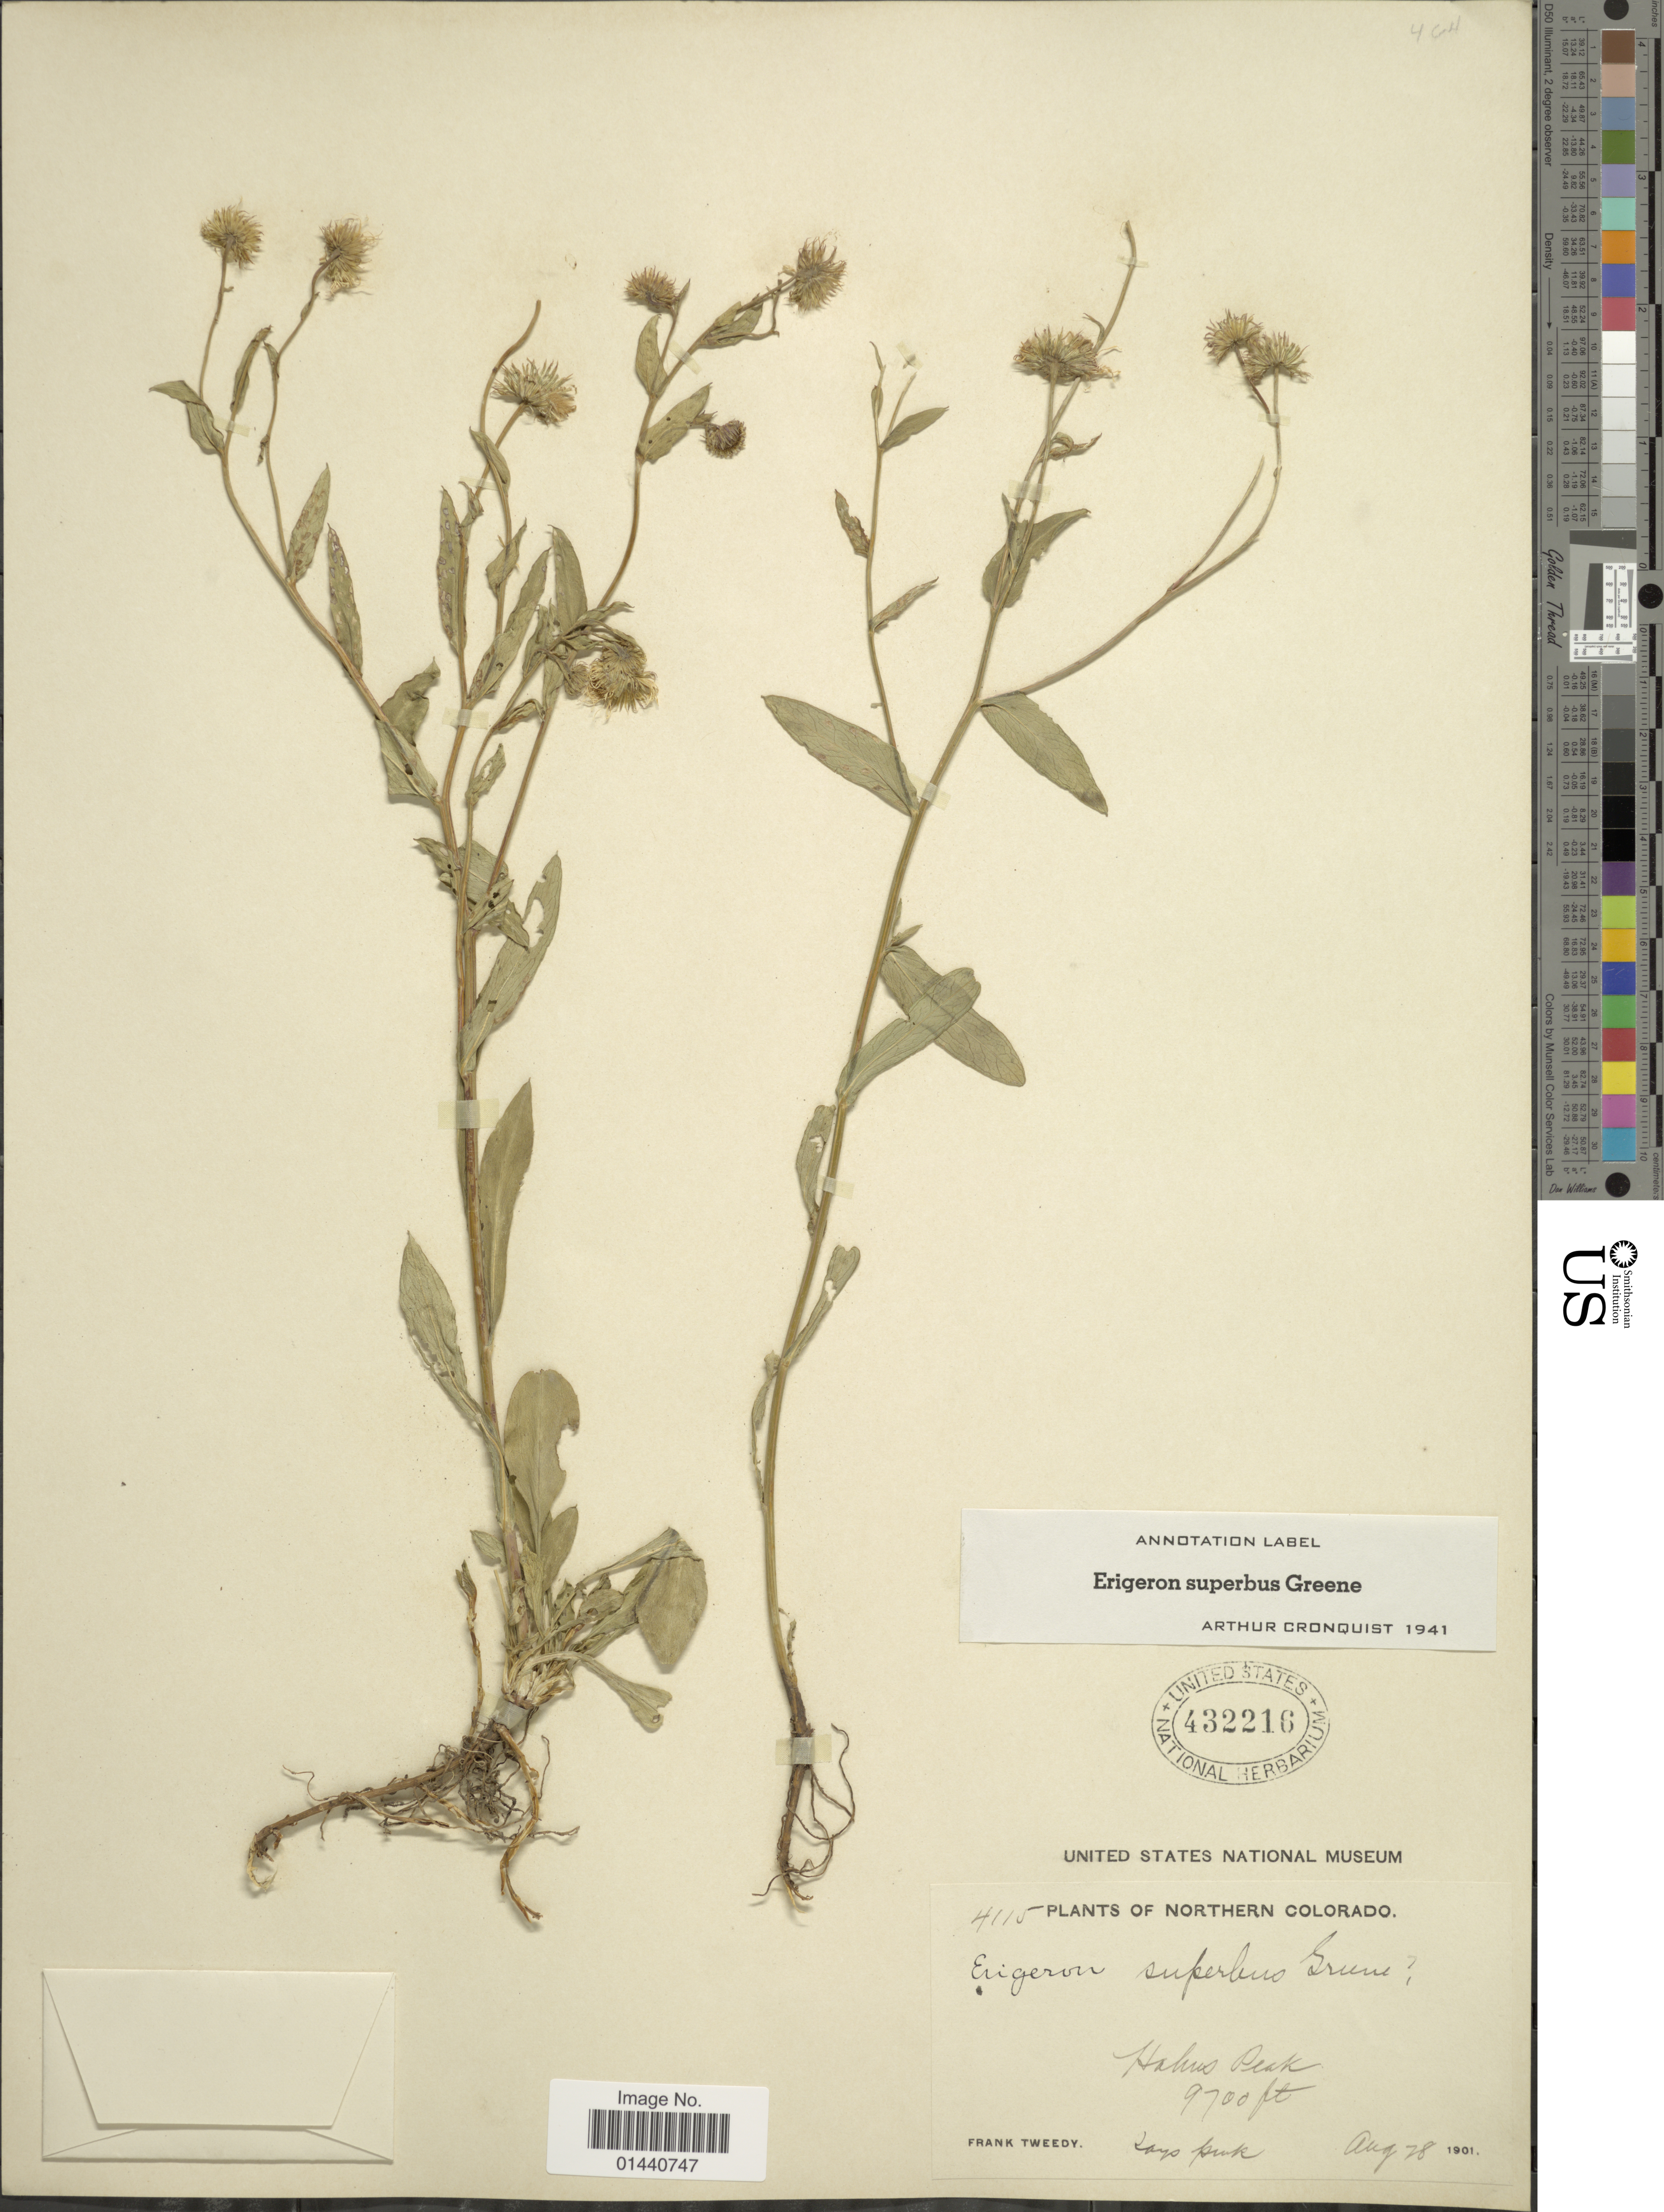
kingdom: Plantae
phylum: Tracheophyta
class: Magnoliopsida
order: Asterales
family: Asteraceae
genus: Erigeron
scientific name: Erigeron superbus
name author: Greene ex Rydb.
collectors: F. Tweedy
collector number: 4115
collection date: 1901-08-28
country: United States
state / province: Colorado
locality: Northern Colorado. Hahus Peak. Layo peak.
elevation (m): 2957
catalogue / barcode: US 432216